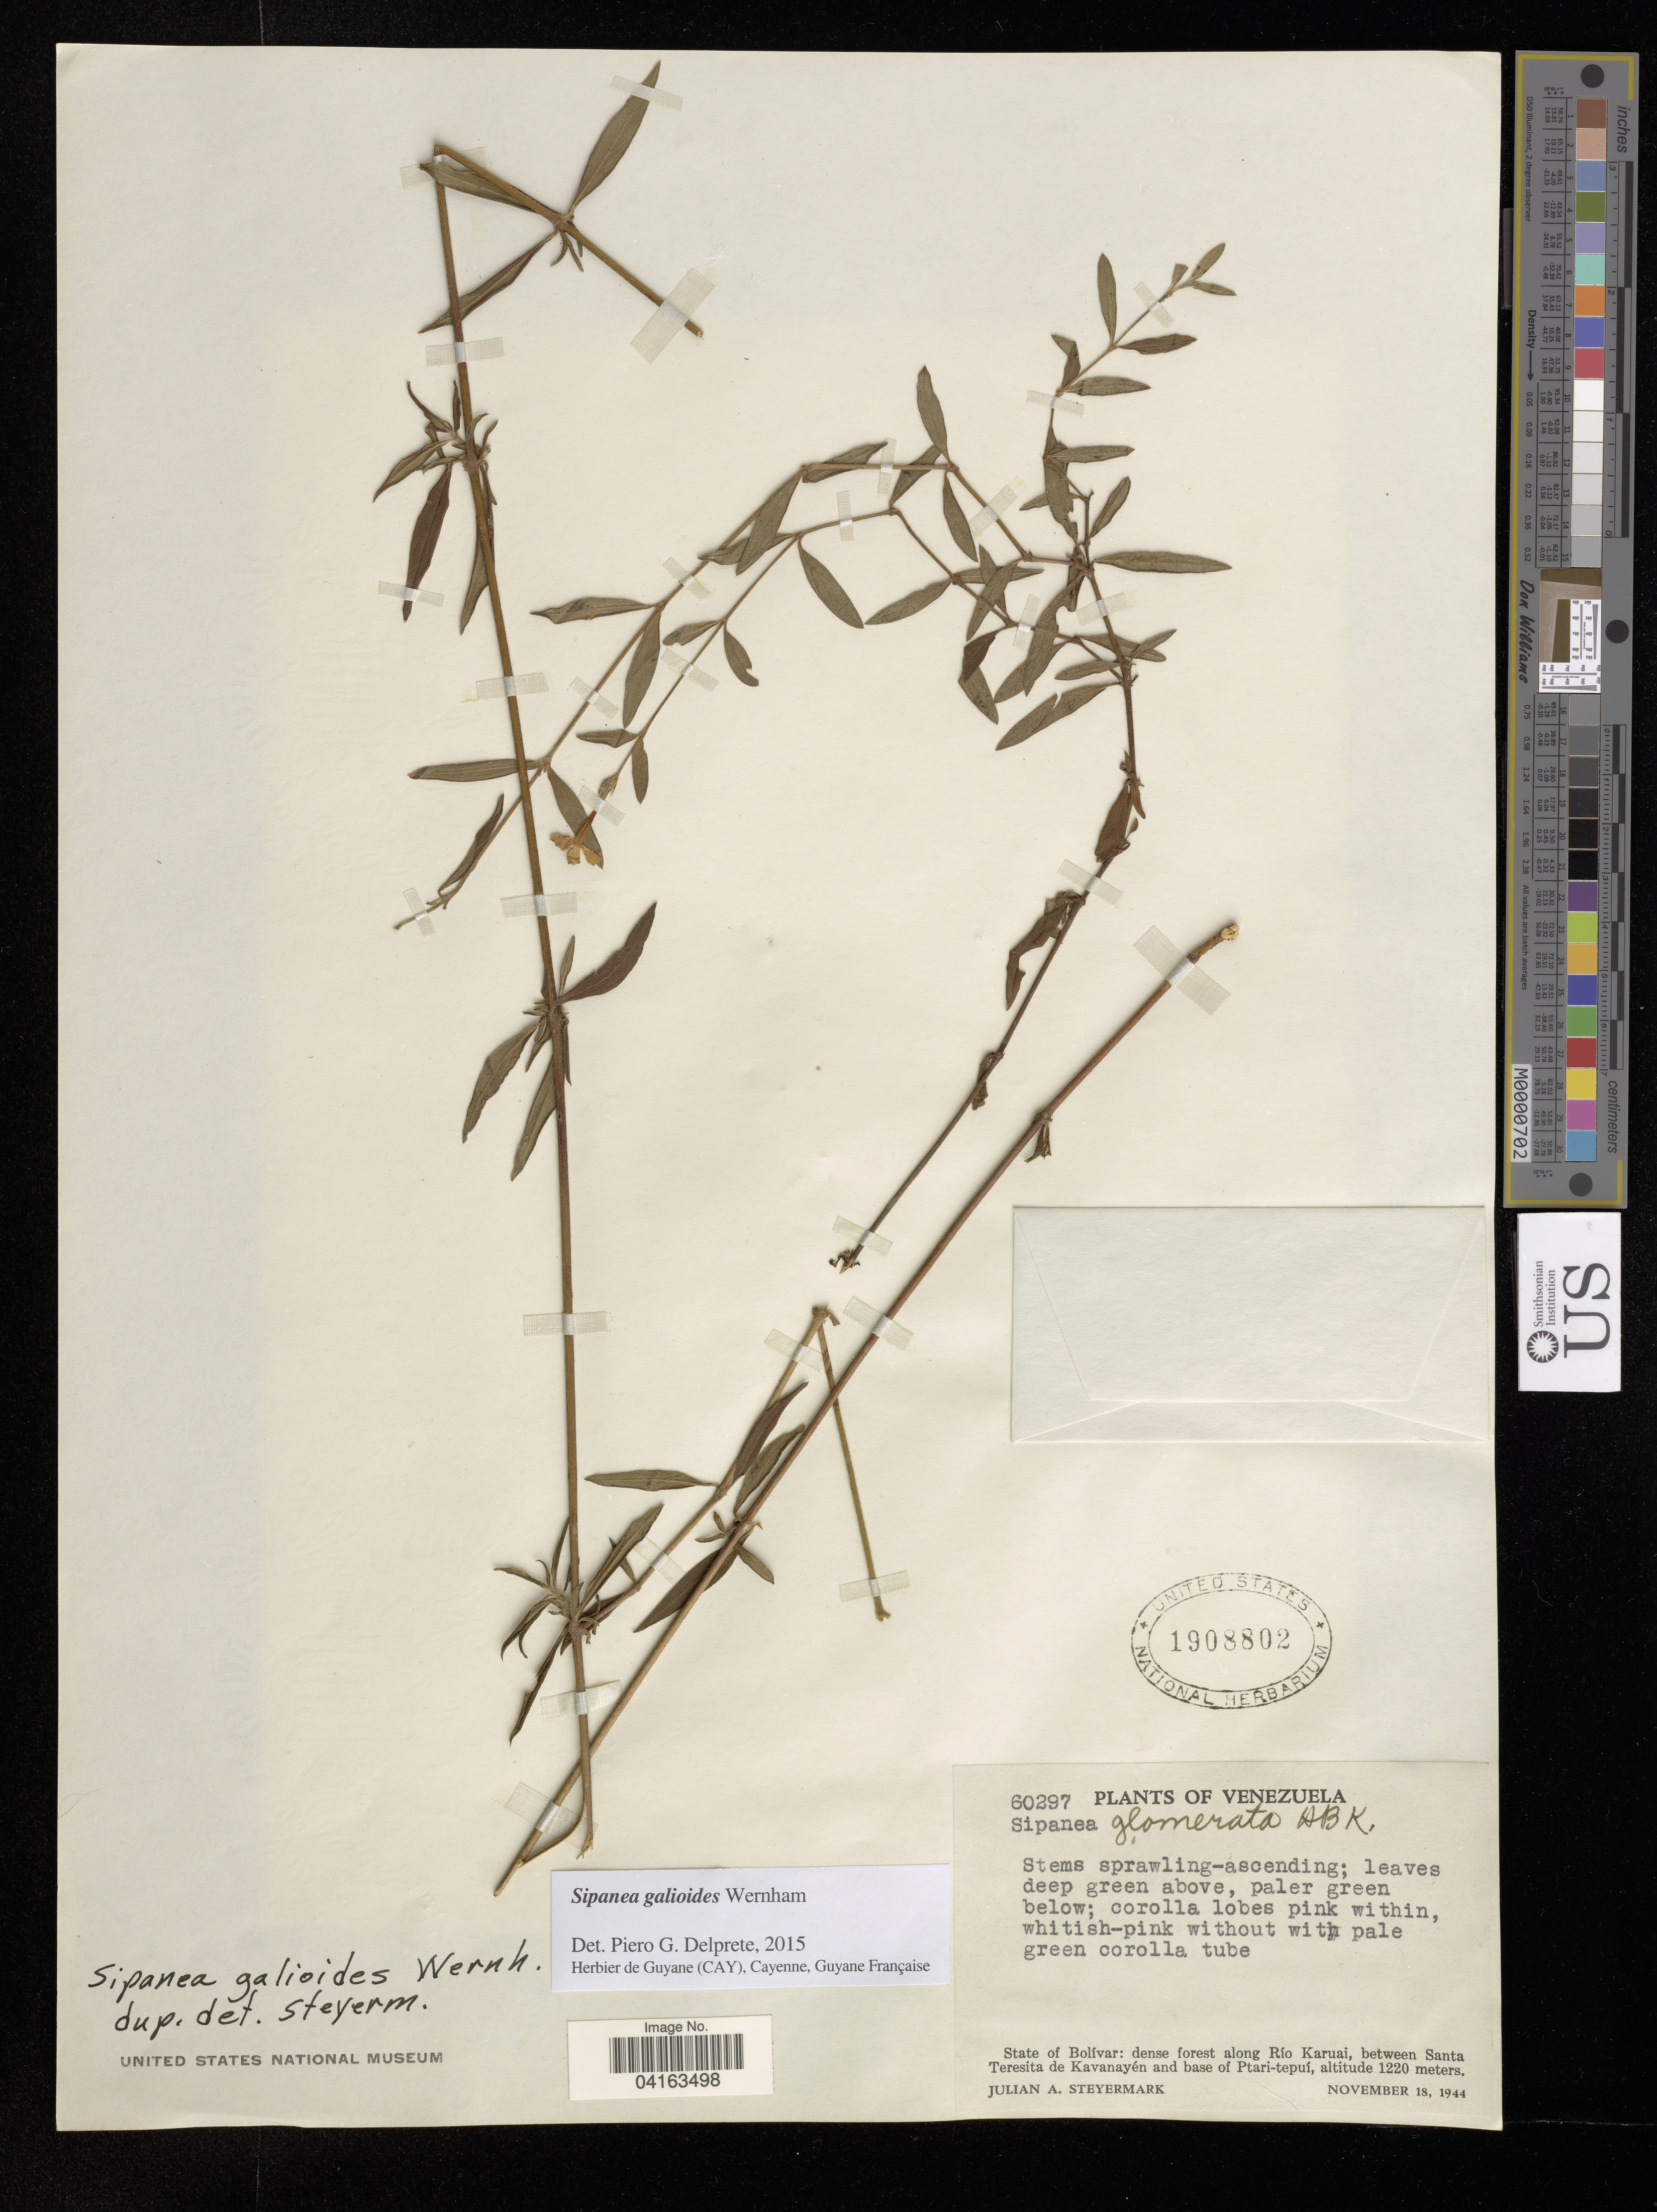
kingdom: Plantae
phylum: Tracheophyta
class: Magnoliopsida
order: Gentianales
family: Rubiaceae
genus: Sipanea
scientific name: Sipanea galioides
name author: Wernham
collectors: J. Steyermark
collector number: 60297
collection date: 1944-11-18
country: Venezuela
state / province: Bolivar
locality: Along Río Karuai, between Santa Teresita de Kavanayén and base of Ptari-tepuí.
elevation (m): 1220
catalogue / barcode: US 1908802